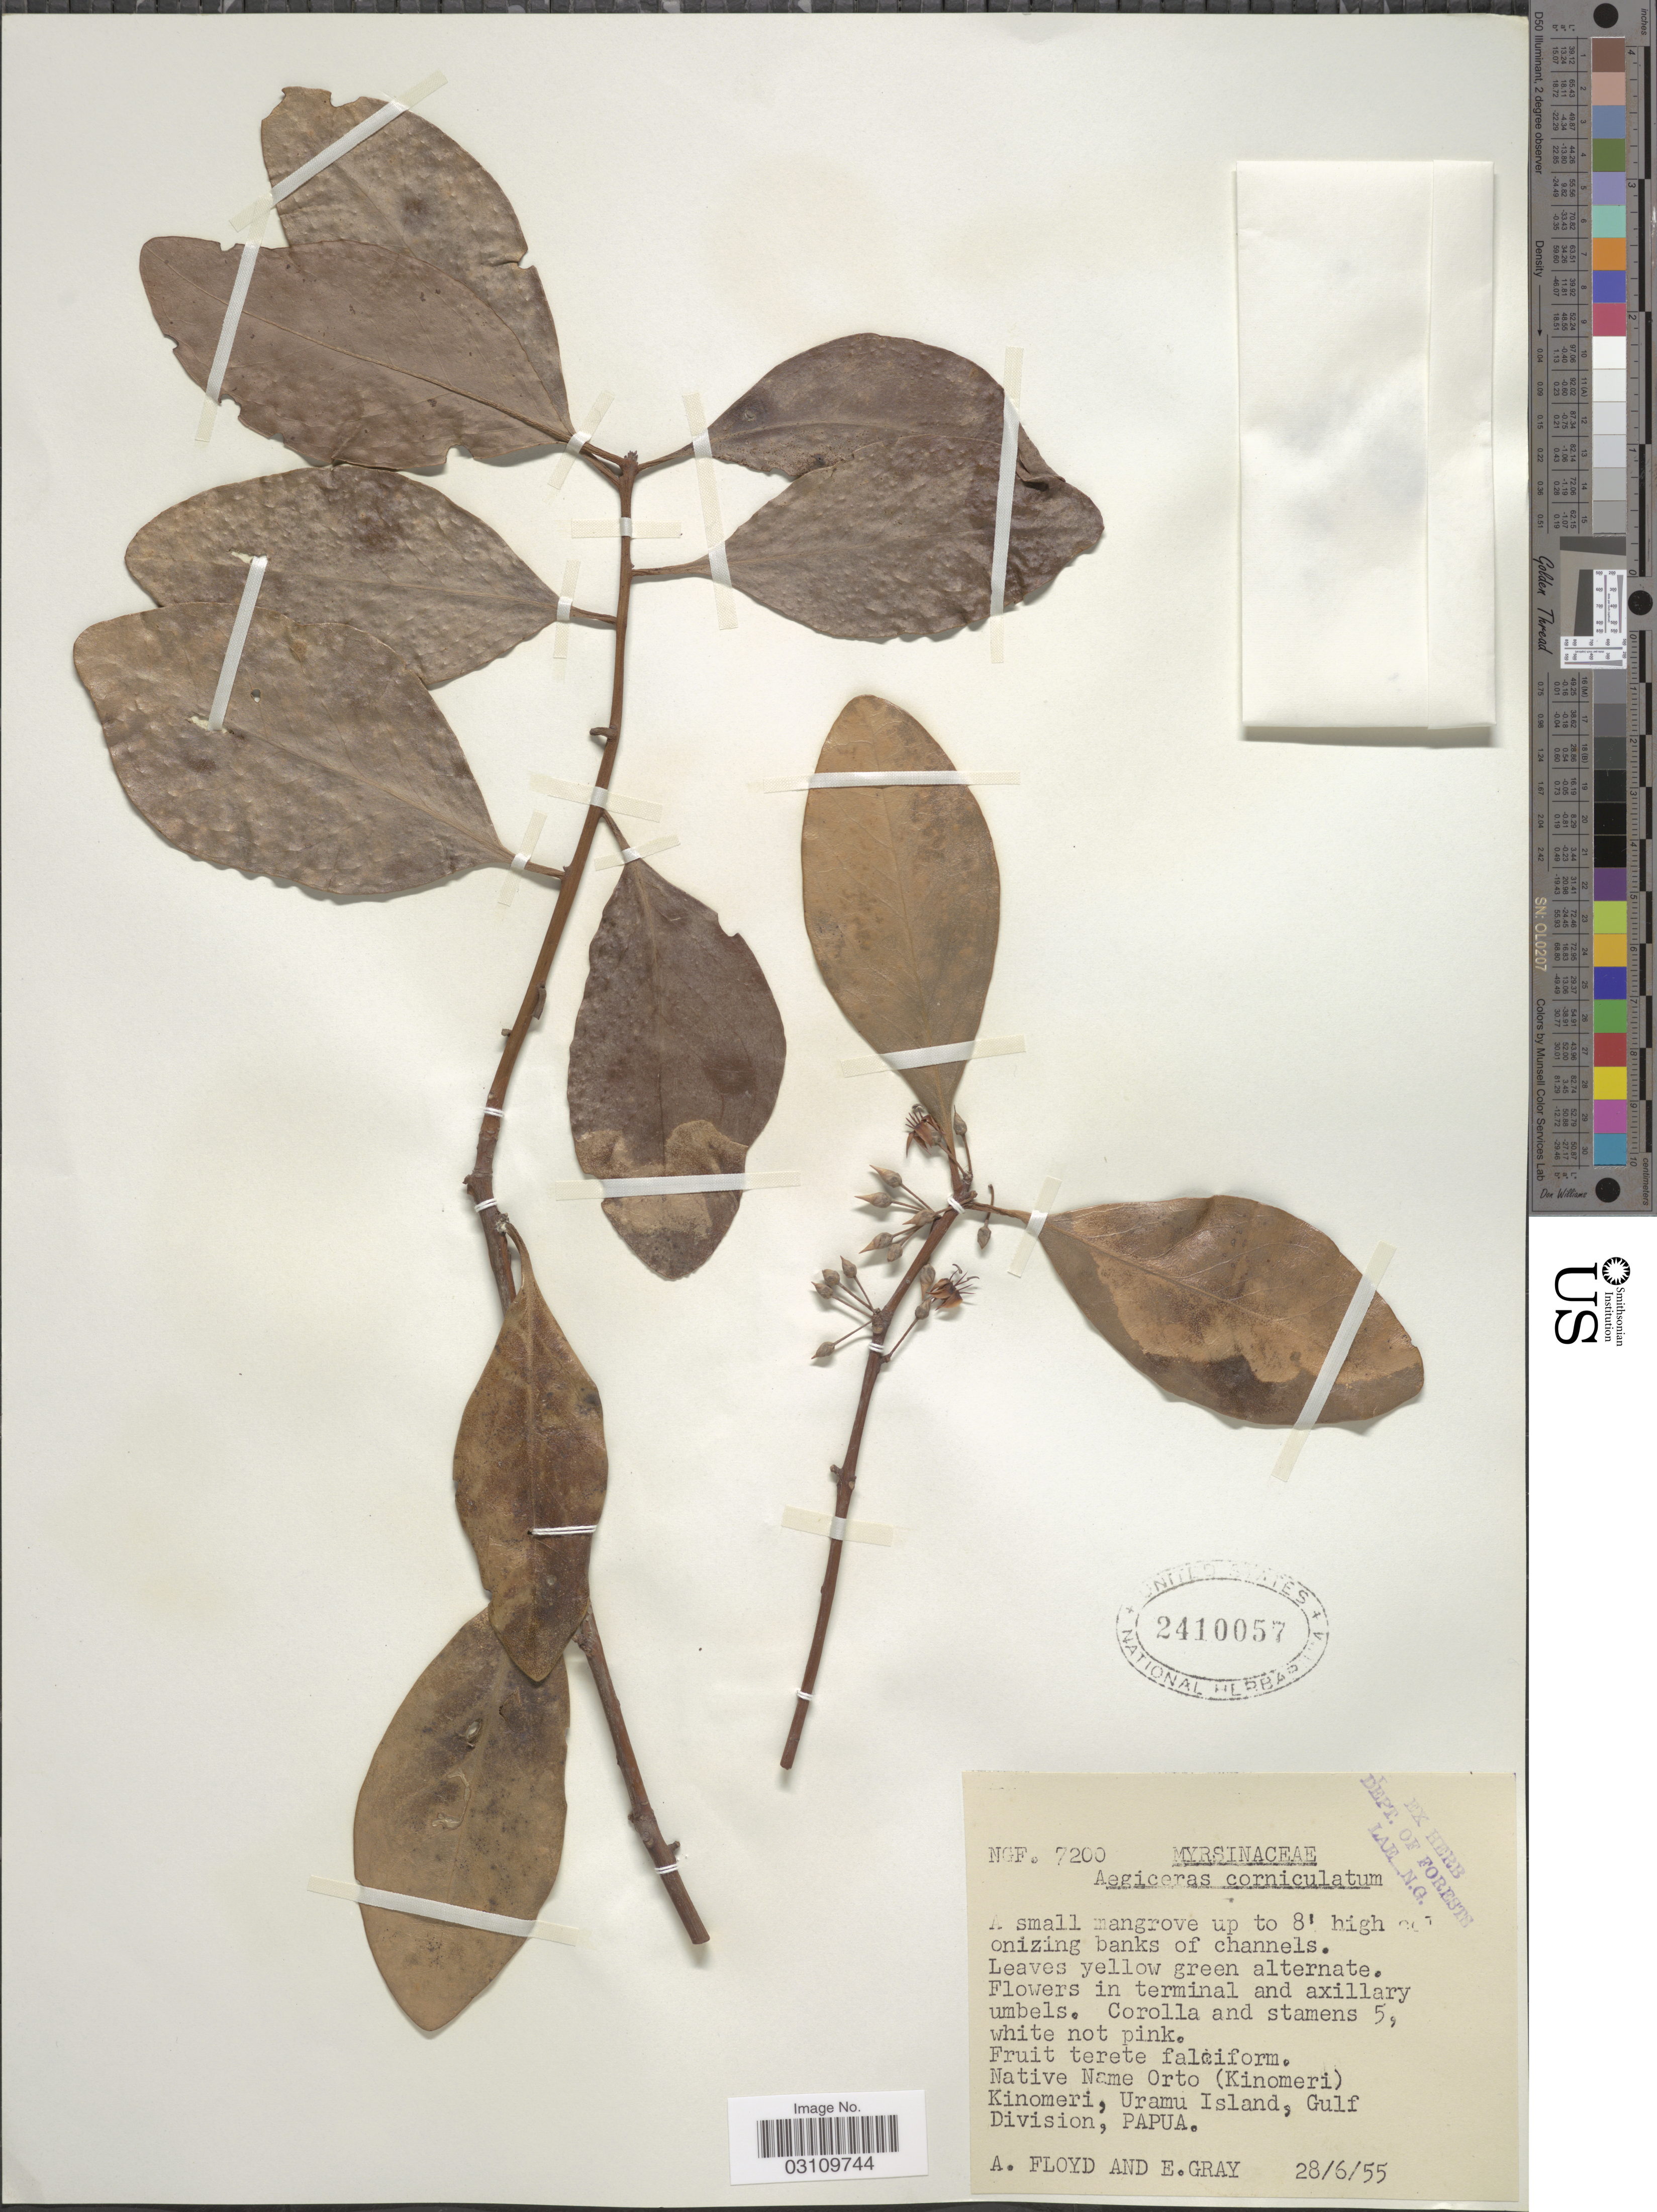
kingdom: Plantae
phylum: Tracheophyta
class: Magnoliopsida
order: Ericales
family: Primulaceae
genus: Aegiceras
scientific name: Aegiceras corniculatum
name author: (L.) Blanco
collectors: A. Floyd & E. C. G. Gray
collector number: NGF7200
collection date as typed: Transcribed d/m/y: 28/6/55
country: Papua New Guinea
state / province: Gulf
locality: Kinomeri, Uramu Island, Gulf Division, Papua.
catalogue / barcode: US 2410057